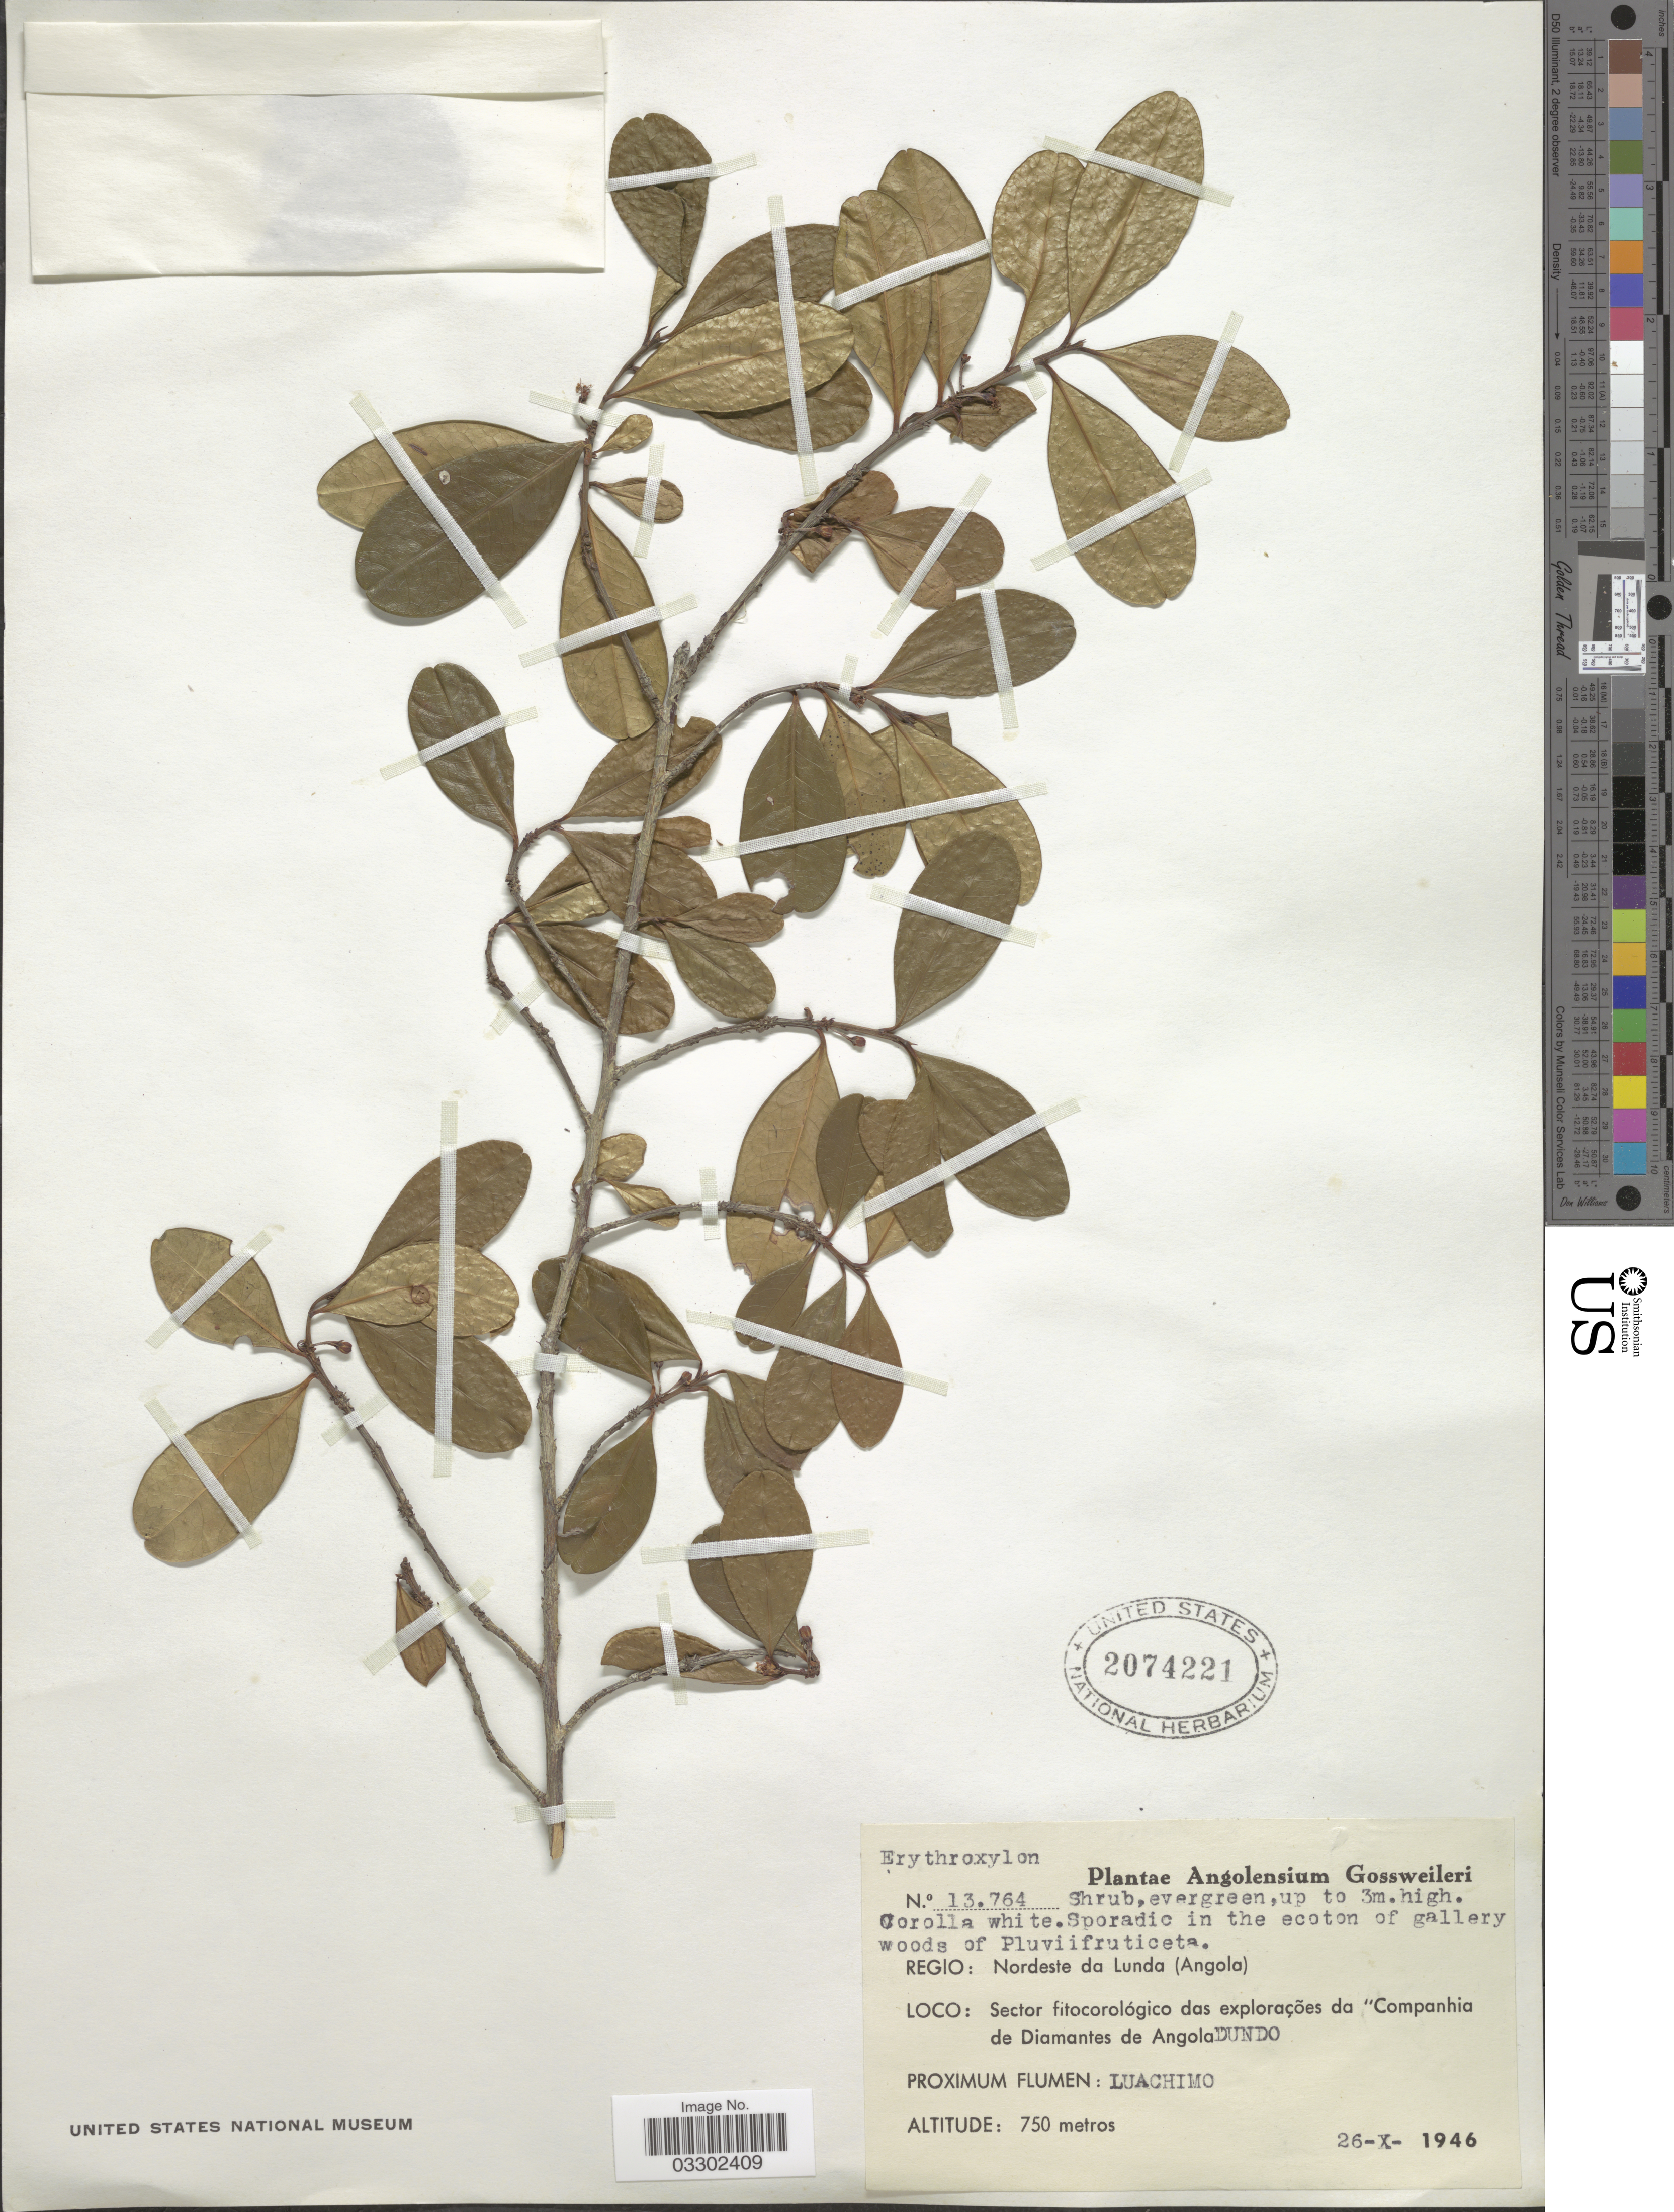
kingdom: Plantae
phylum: Tracheophyta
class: Magnoliopsida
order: Malpighiales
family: Erythroxylaceae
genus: Erythroxylum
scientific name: Erythroxylum sp.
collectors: -. Gossweiler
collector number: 13764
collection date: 1946-10-26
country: Angola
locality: Regio: Nordeste da Lunda. Sector fitocorológico das explorações da Companhia de Diamantes de Angola, Dundo. Proximum Flumen: Luachimo.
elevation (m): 750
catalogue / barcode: US 2074221